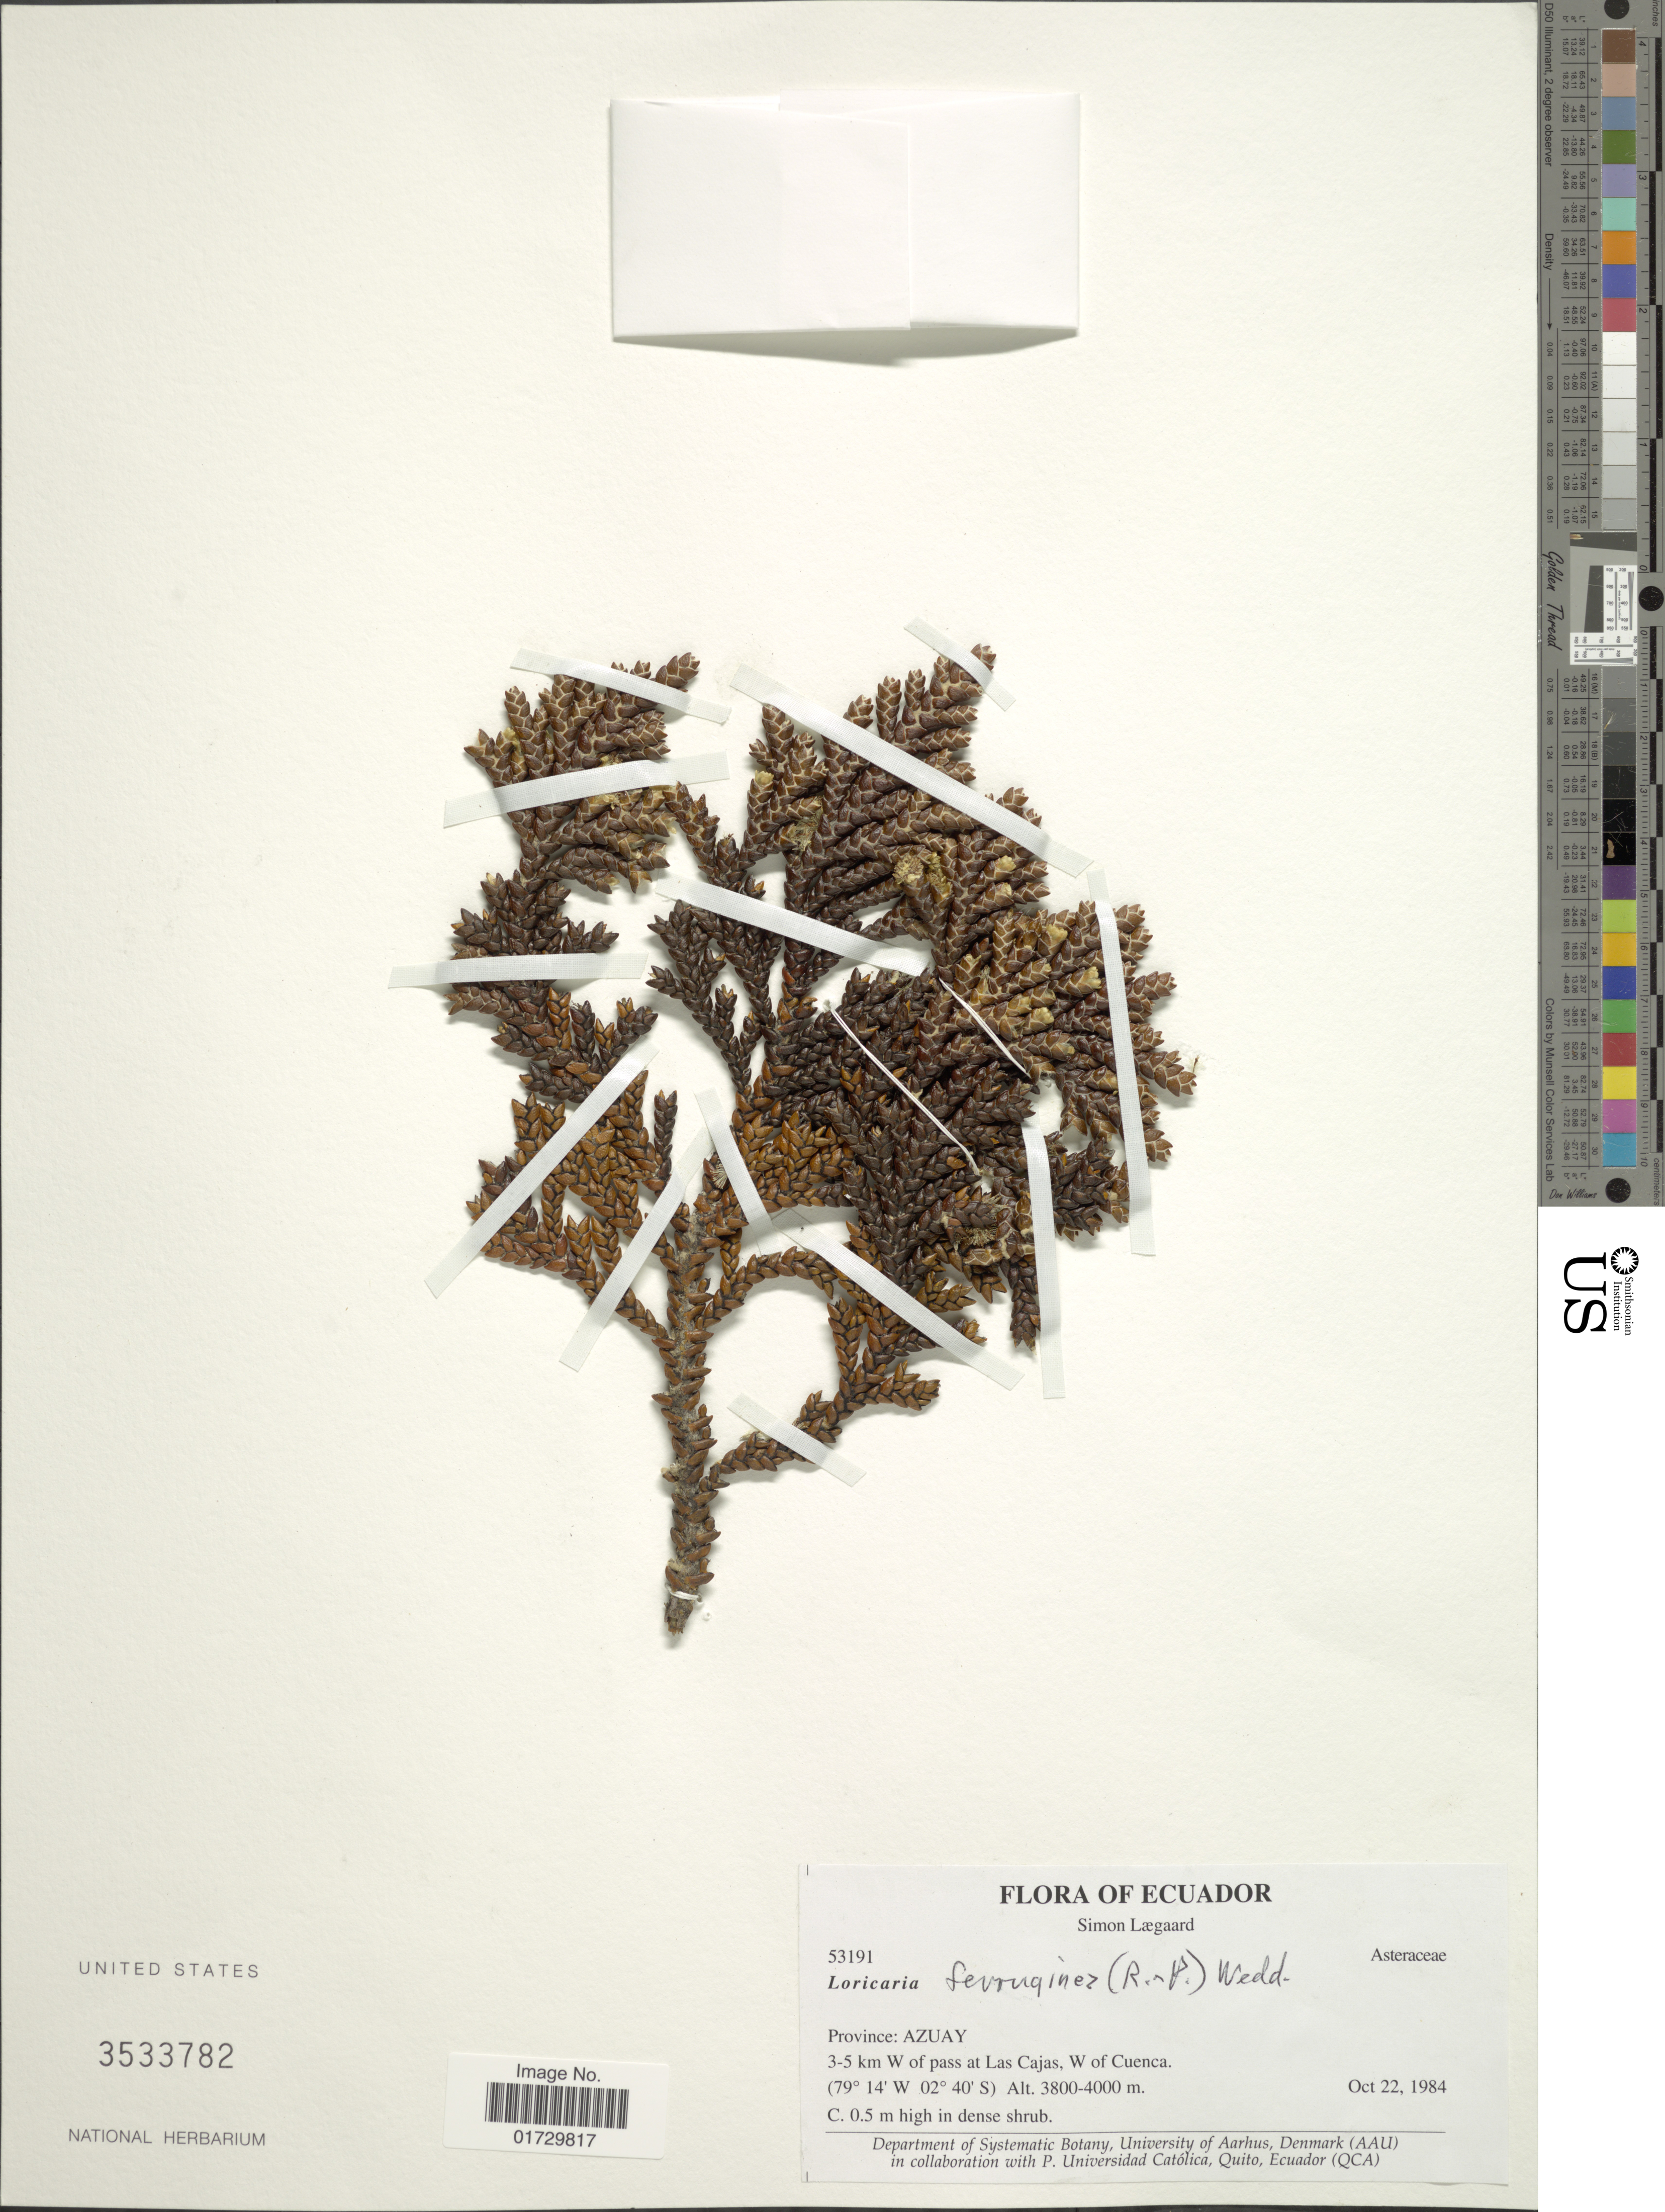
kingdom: Plantae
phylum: Tracheophyta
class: Magnoliopsida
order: Asterales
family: Asteraceae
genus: Loricaria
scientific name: Loricaria ferruginea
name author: (Ruiz & Pav.) Wedd.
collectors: S. Lægaard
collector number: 53191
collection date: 1984-10-22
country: Ecuador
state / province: Azuay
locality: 3-5 km W of pass at Las Cajas, W of Cuenca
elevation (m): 3800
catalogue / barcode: US 3533782